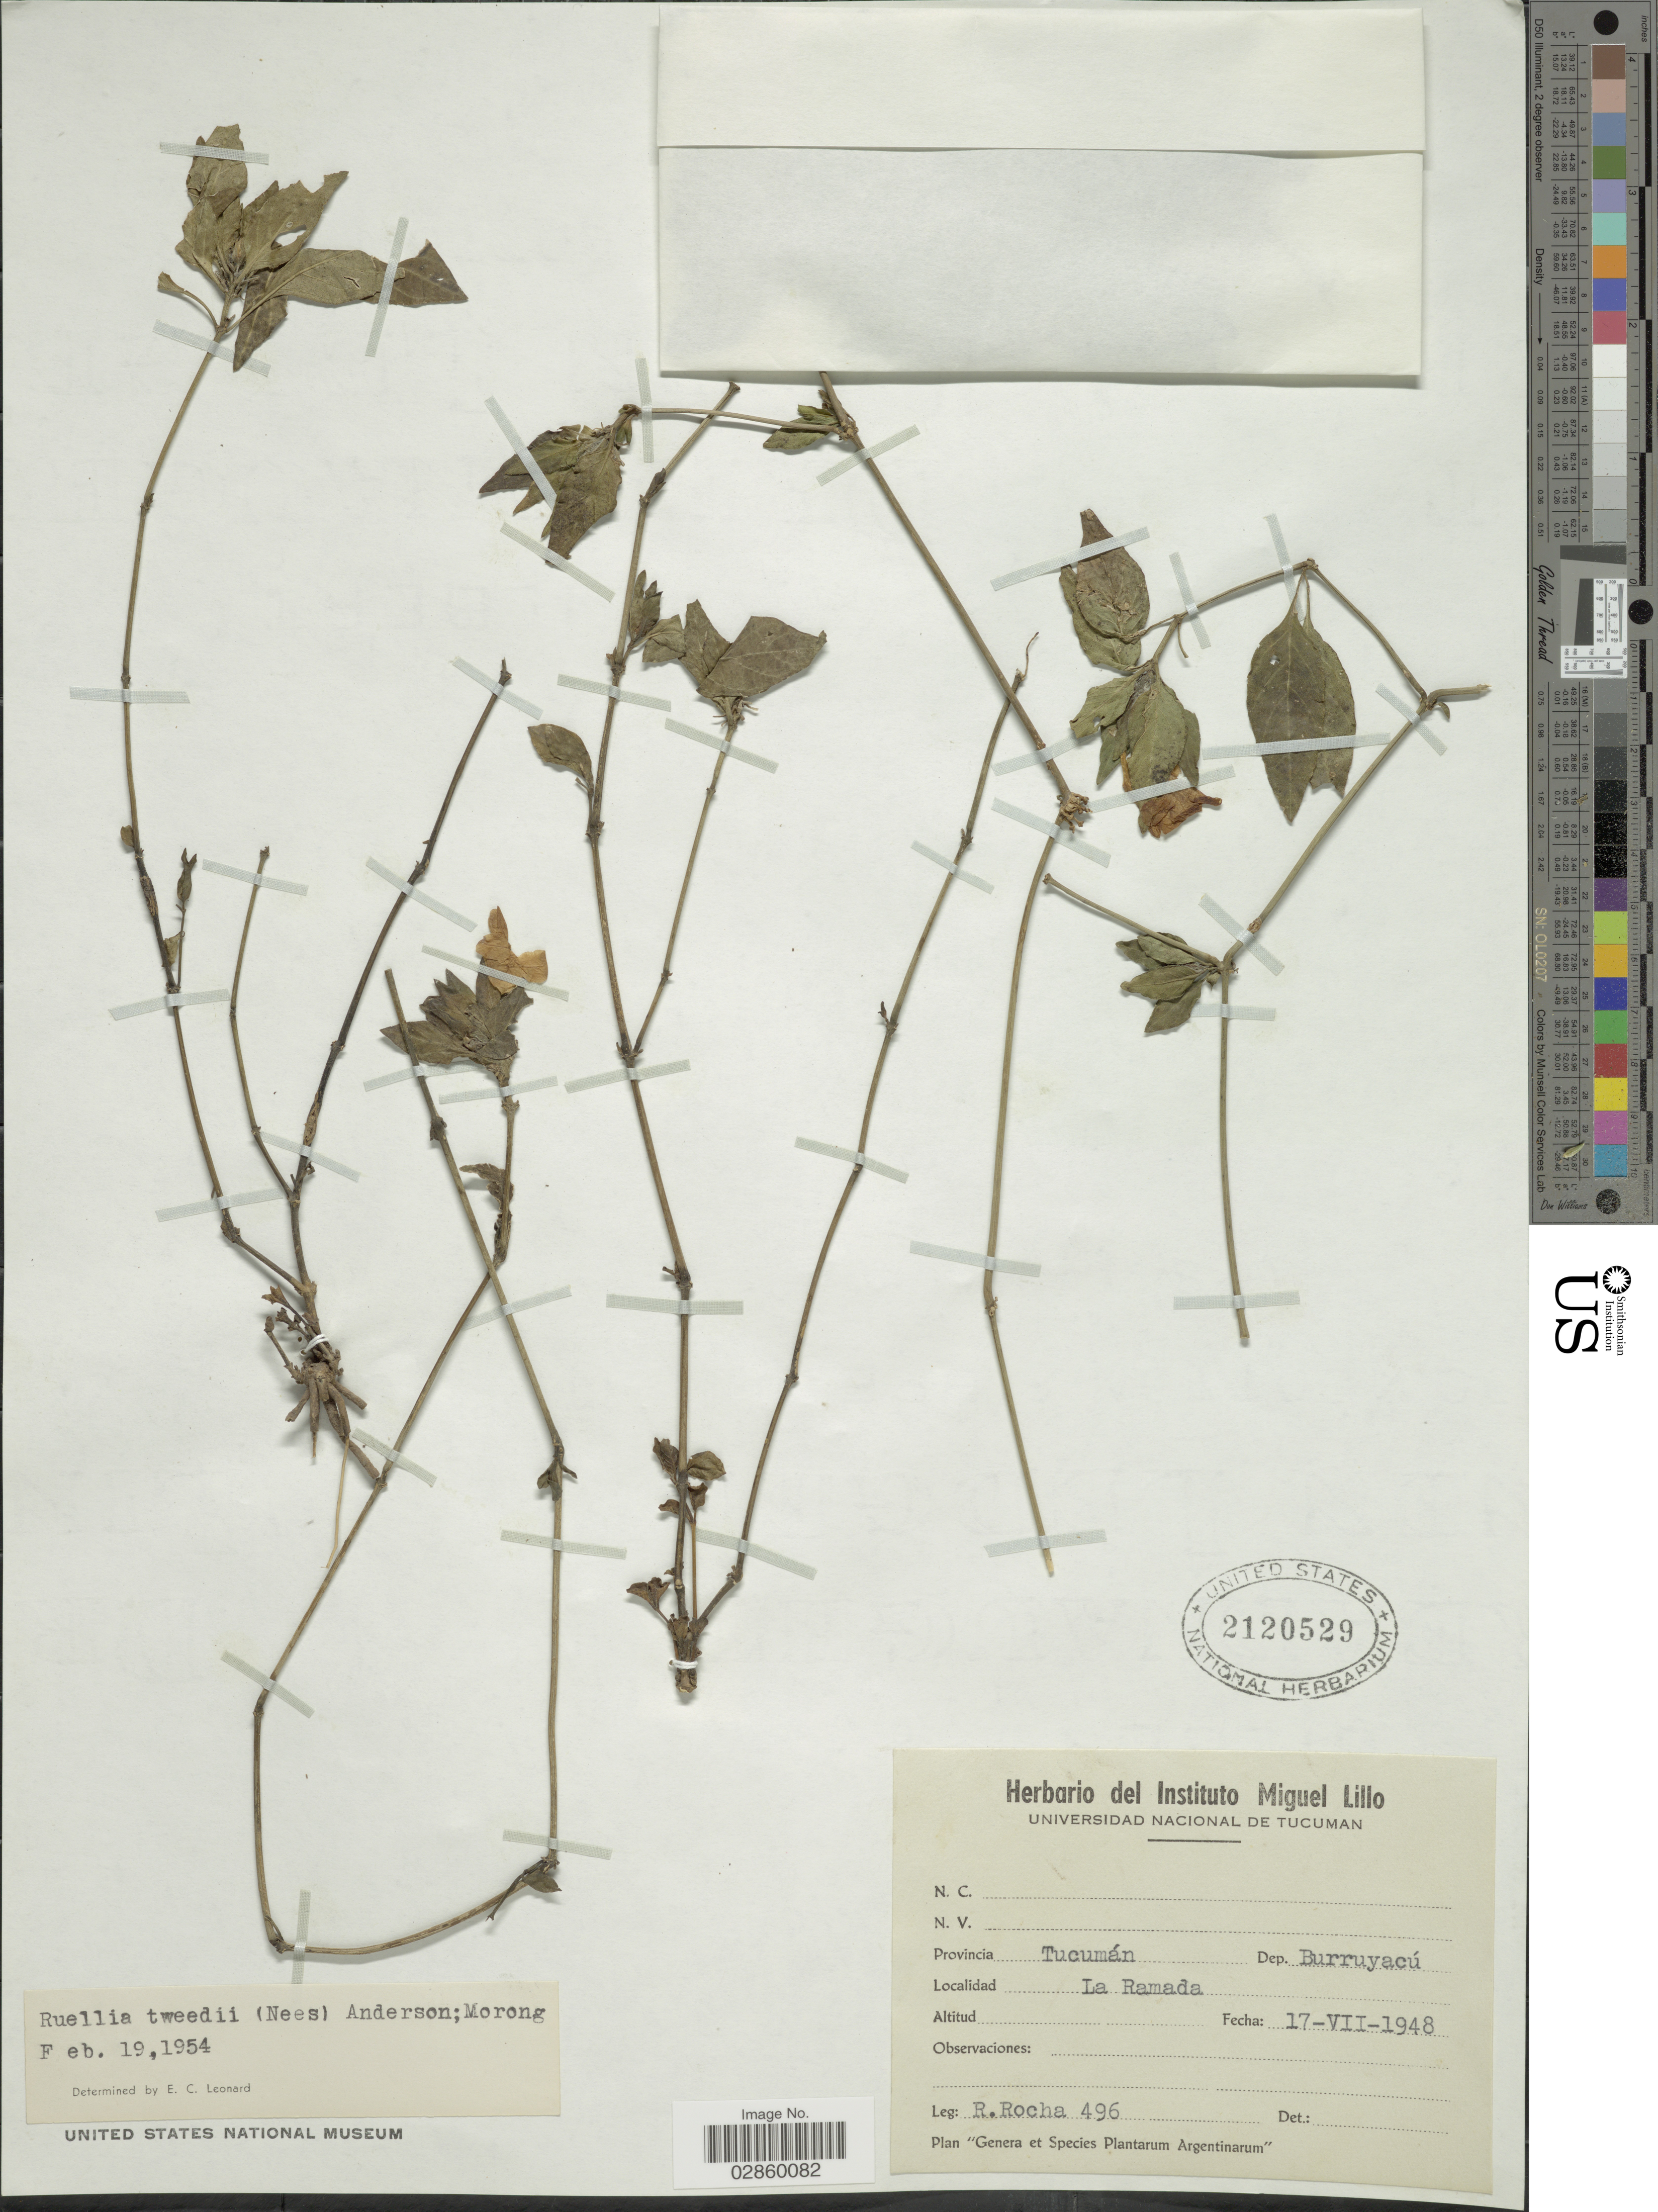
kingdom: Plantae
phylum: Tracheophyta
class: Magnoliopsida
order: Lamiales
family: Acanthaceae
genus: Ruellia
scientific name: Ruellia erythropus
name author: (Nees) Lindau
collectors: R. Rocha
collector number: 496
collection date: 1948-07-17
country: Argentina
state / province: Tucuman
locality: Provincia Tucumán, Dep. Burruyacá, La Ramada.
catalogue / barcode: US 2120529